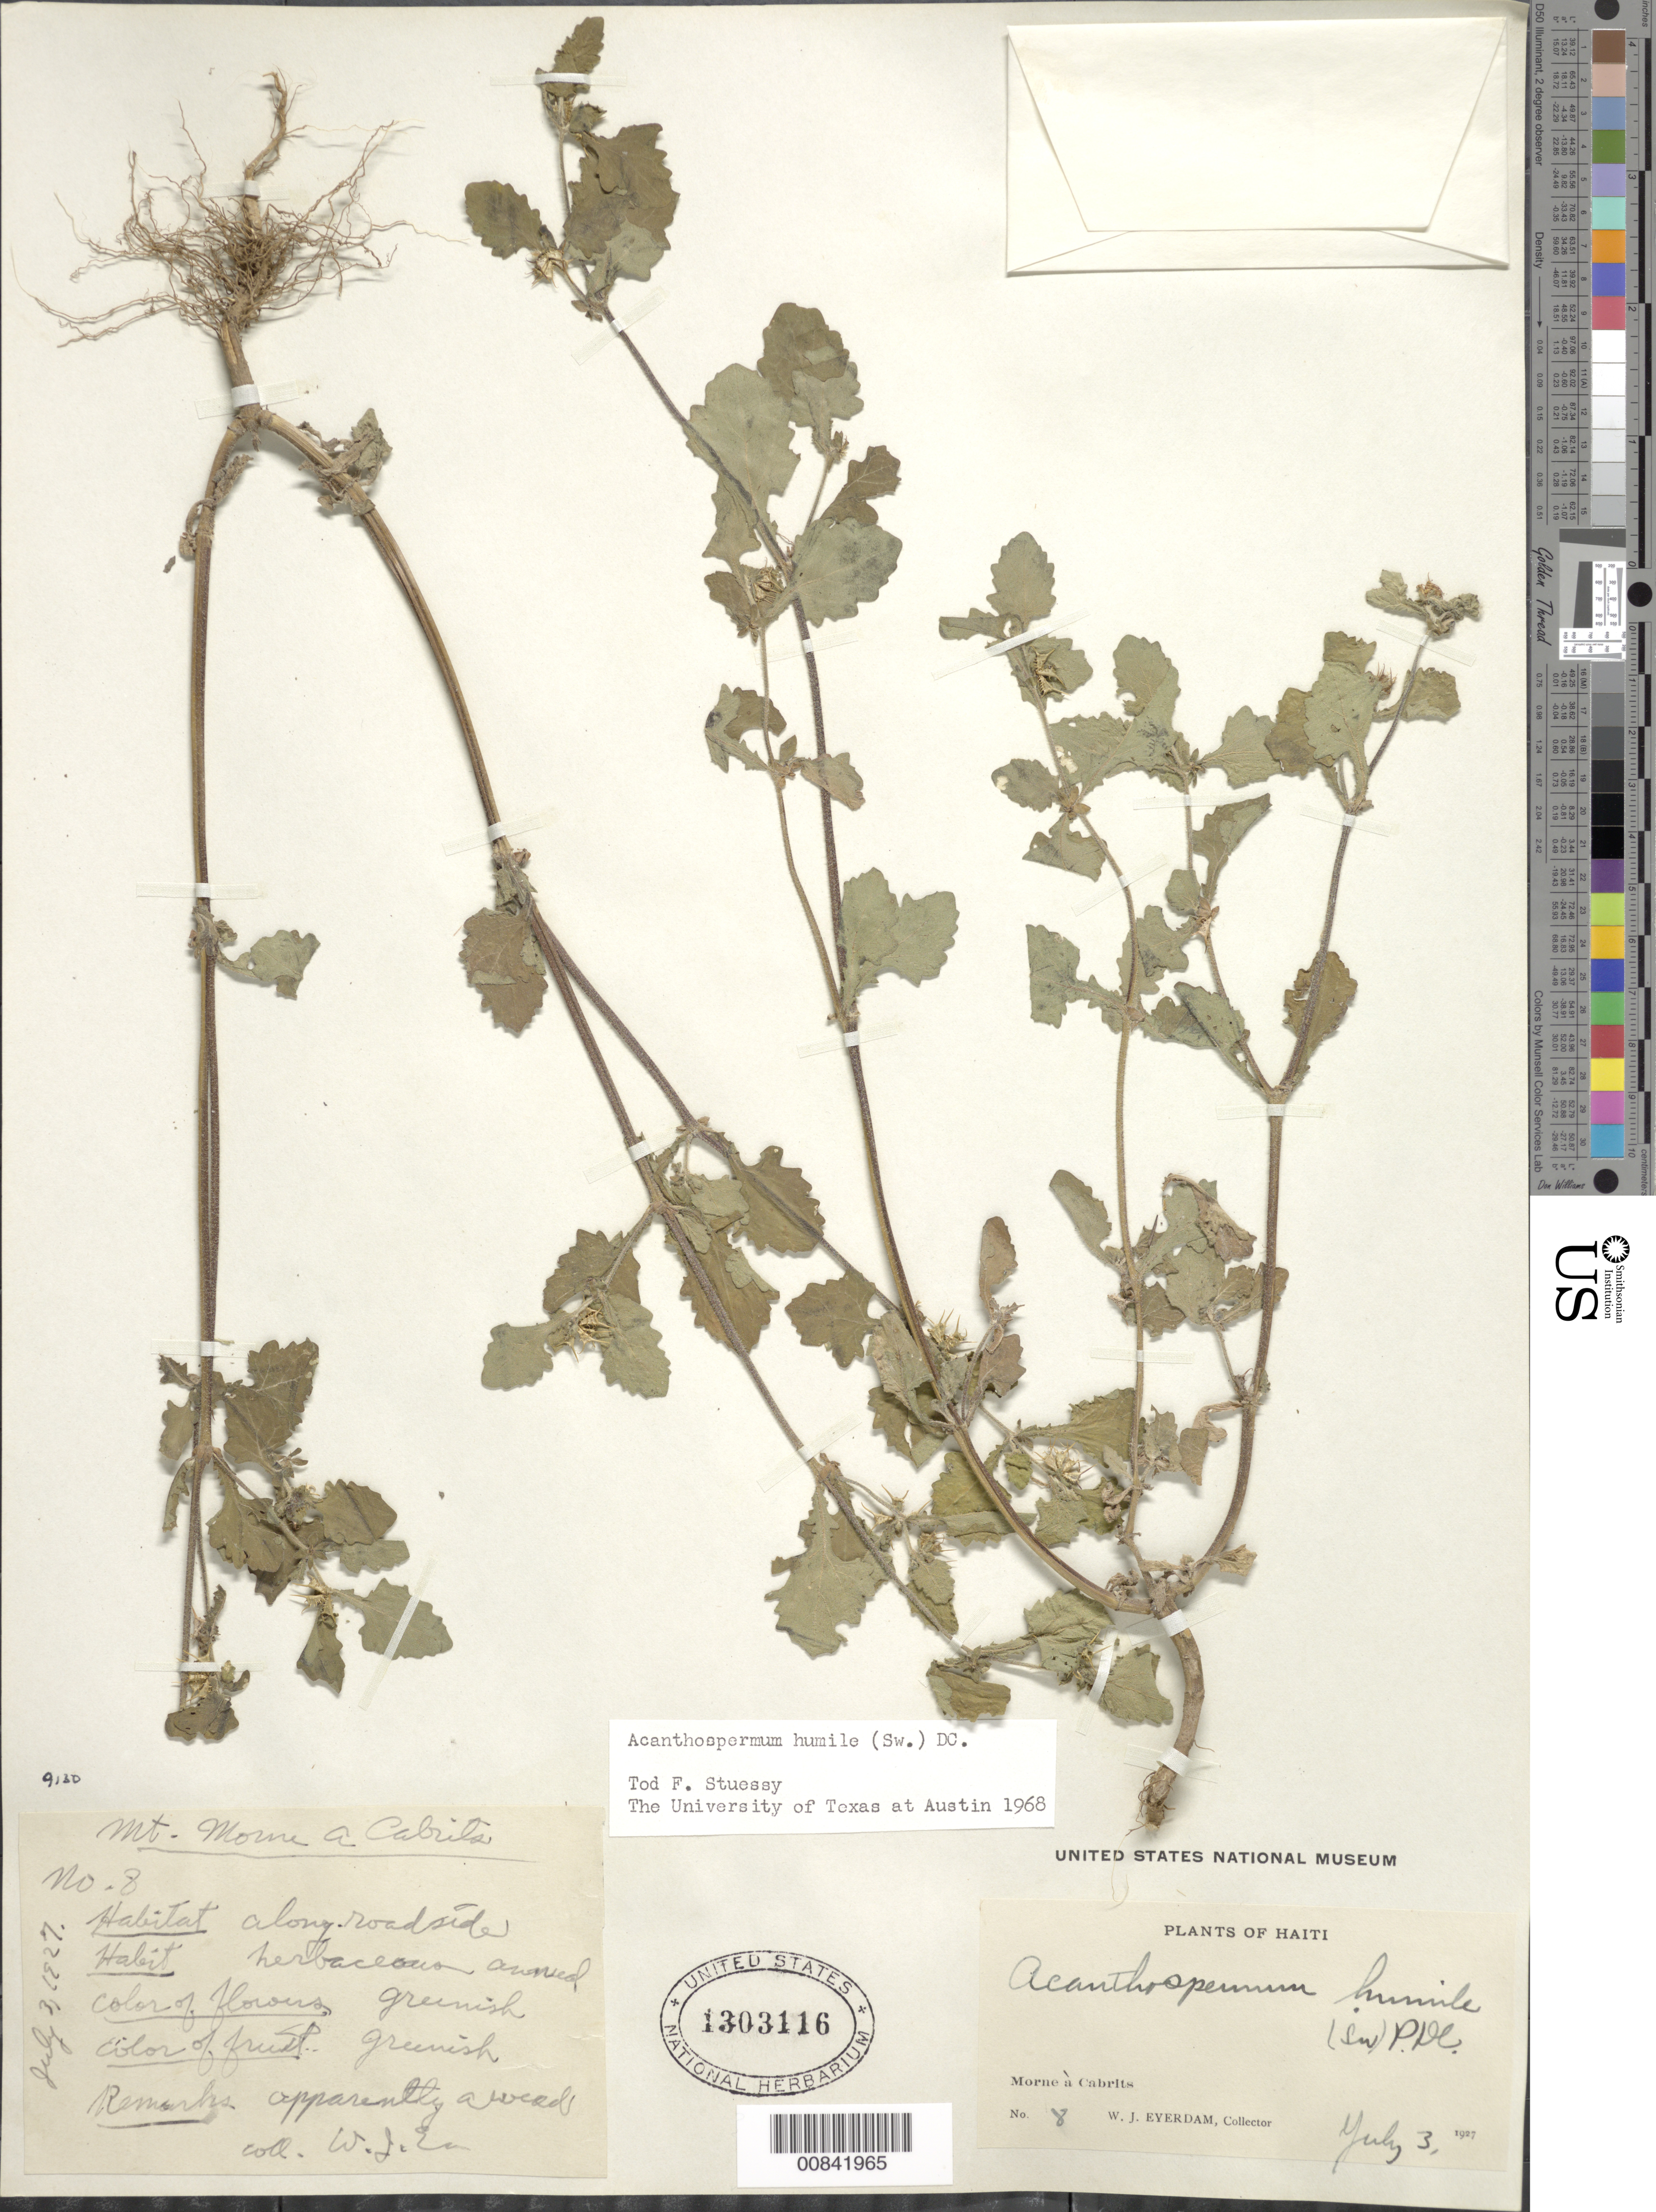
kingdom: Plantae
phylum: Tracheophyta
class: Magnoliopsida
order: Asterales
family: Asteraceae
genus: Acanthospermum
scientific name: Acanthospermum humile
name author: (Sw.) DC.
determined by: Stuessy, T. F.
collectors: W. J. Eyerdam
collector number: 8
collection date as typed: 03 Jul 1927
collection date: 1927-07-03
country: Haiti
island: Hispaniola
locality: Mt. Morne à Cabrits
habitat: Roadsides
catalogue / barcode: US 1303116